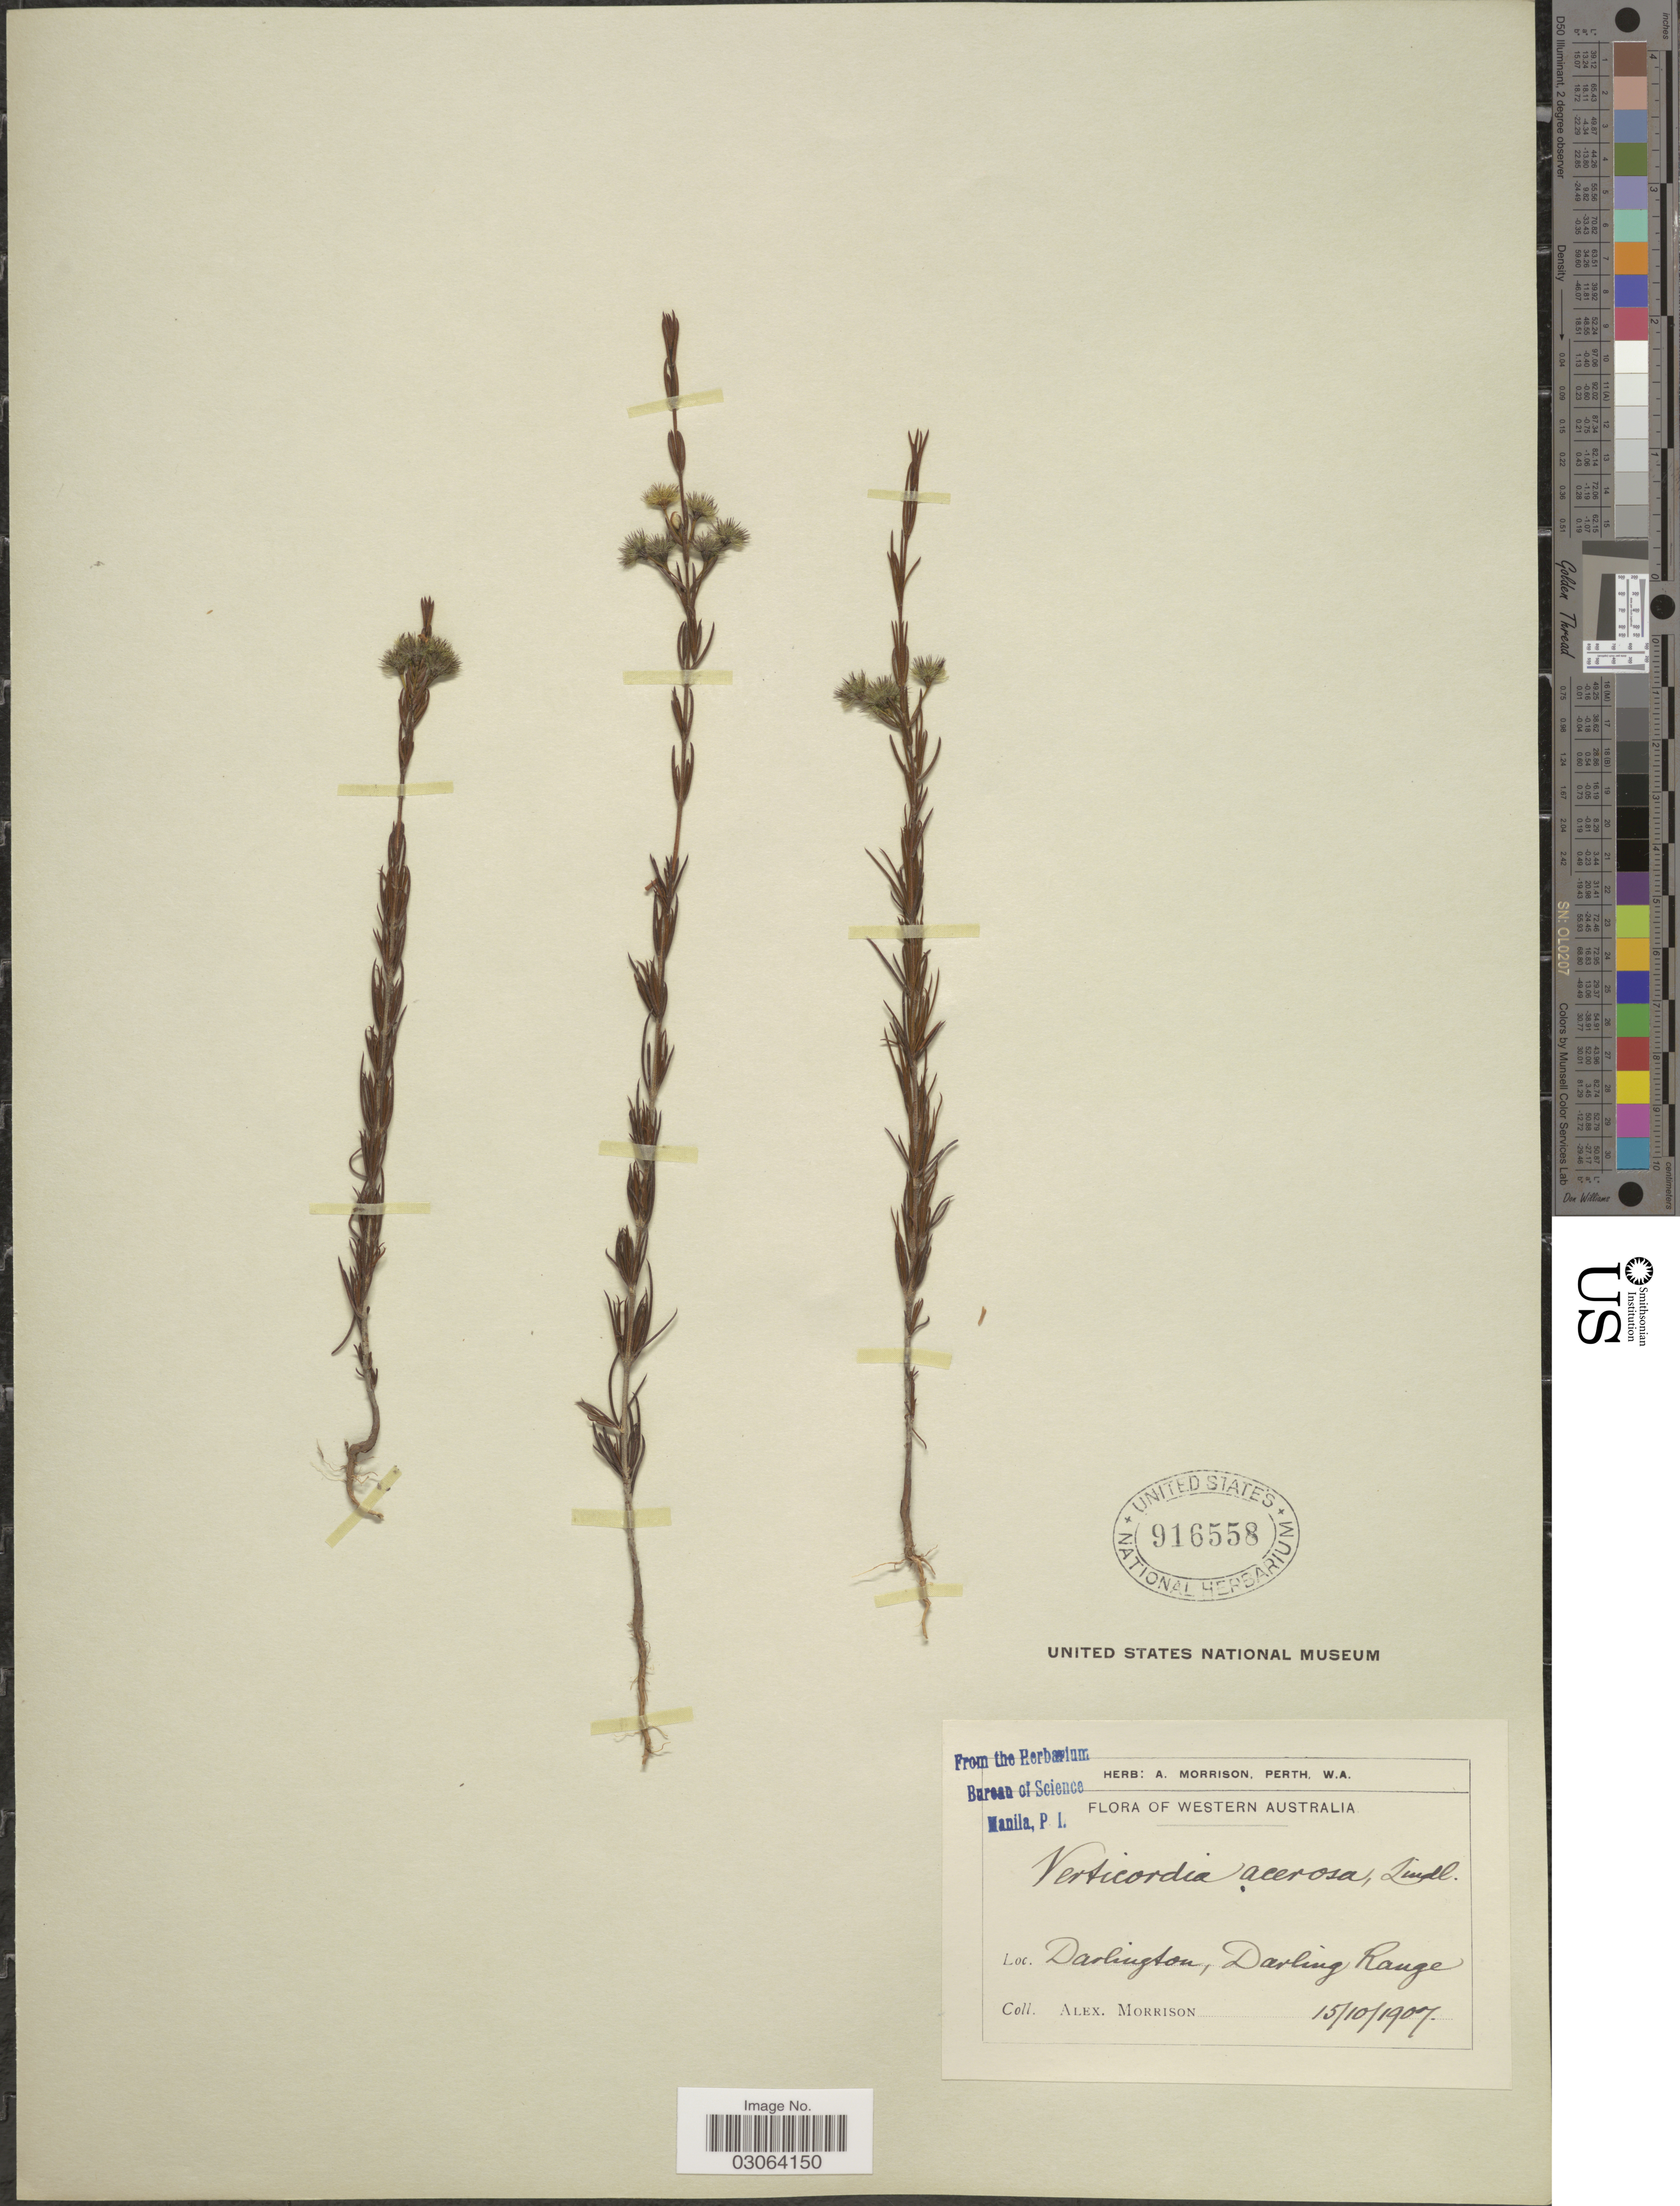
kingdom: Plantae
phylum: Tracheophyta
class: Magnoliopsida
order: Myrtales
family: Myrtaceae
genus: Verticordia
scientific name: Verticordia acerosa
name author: Lindl.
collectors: A. Morrison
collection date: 1907-10-15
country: Australia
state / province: Western Australia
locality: Darlington, Darling Range.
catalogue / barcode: US 916558